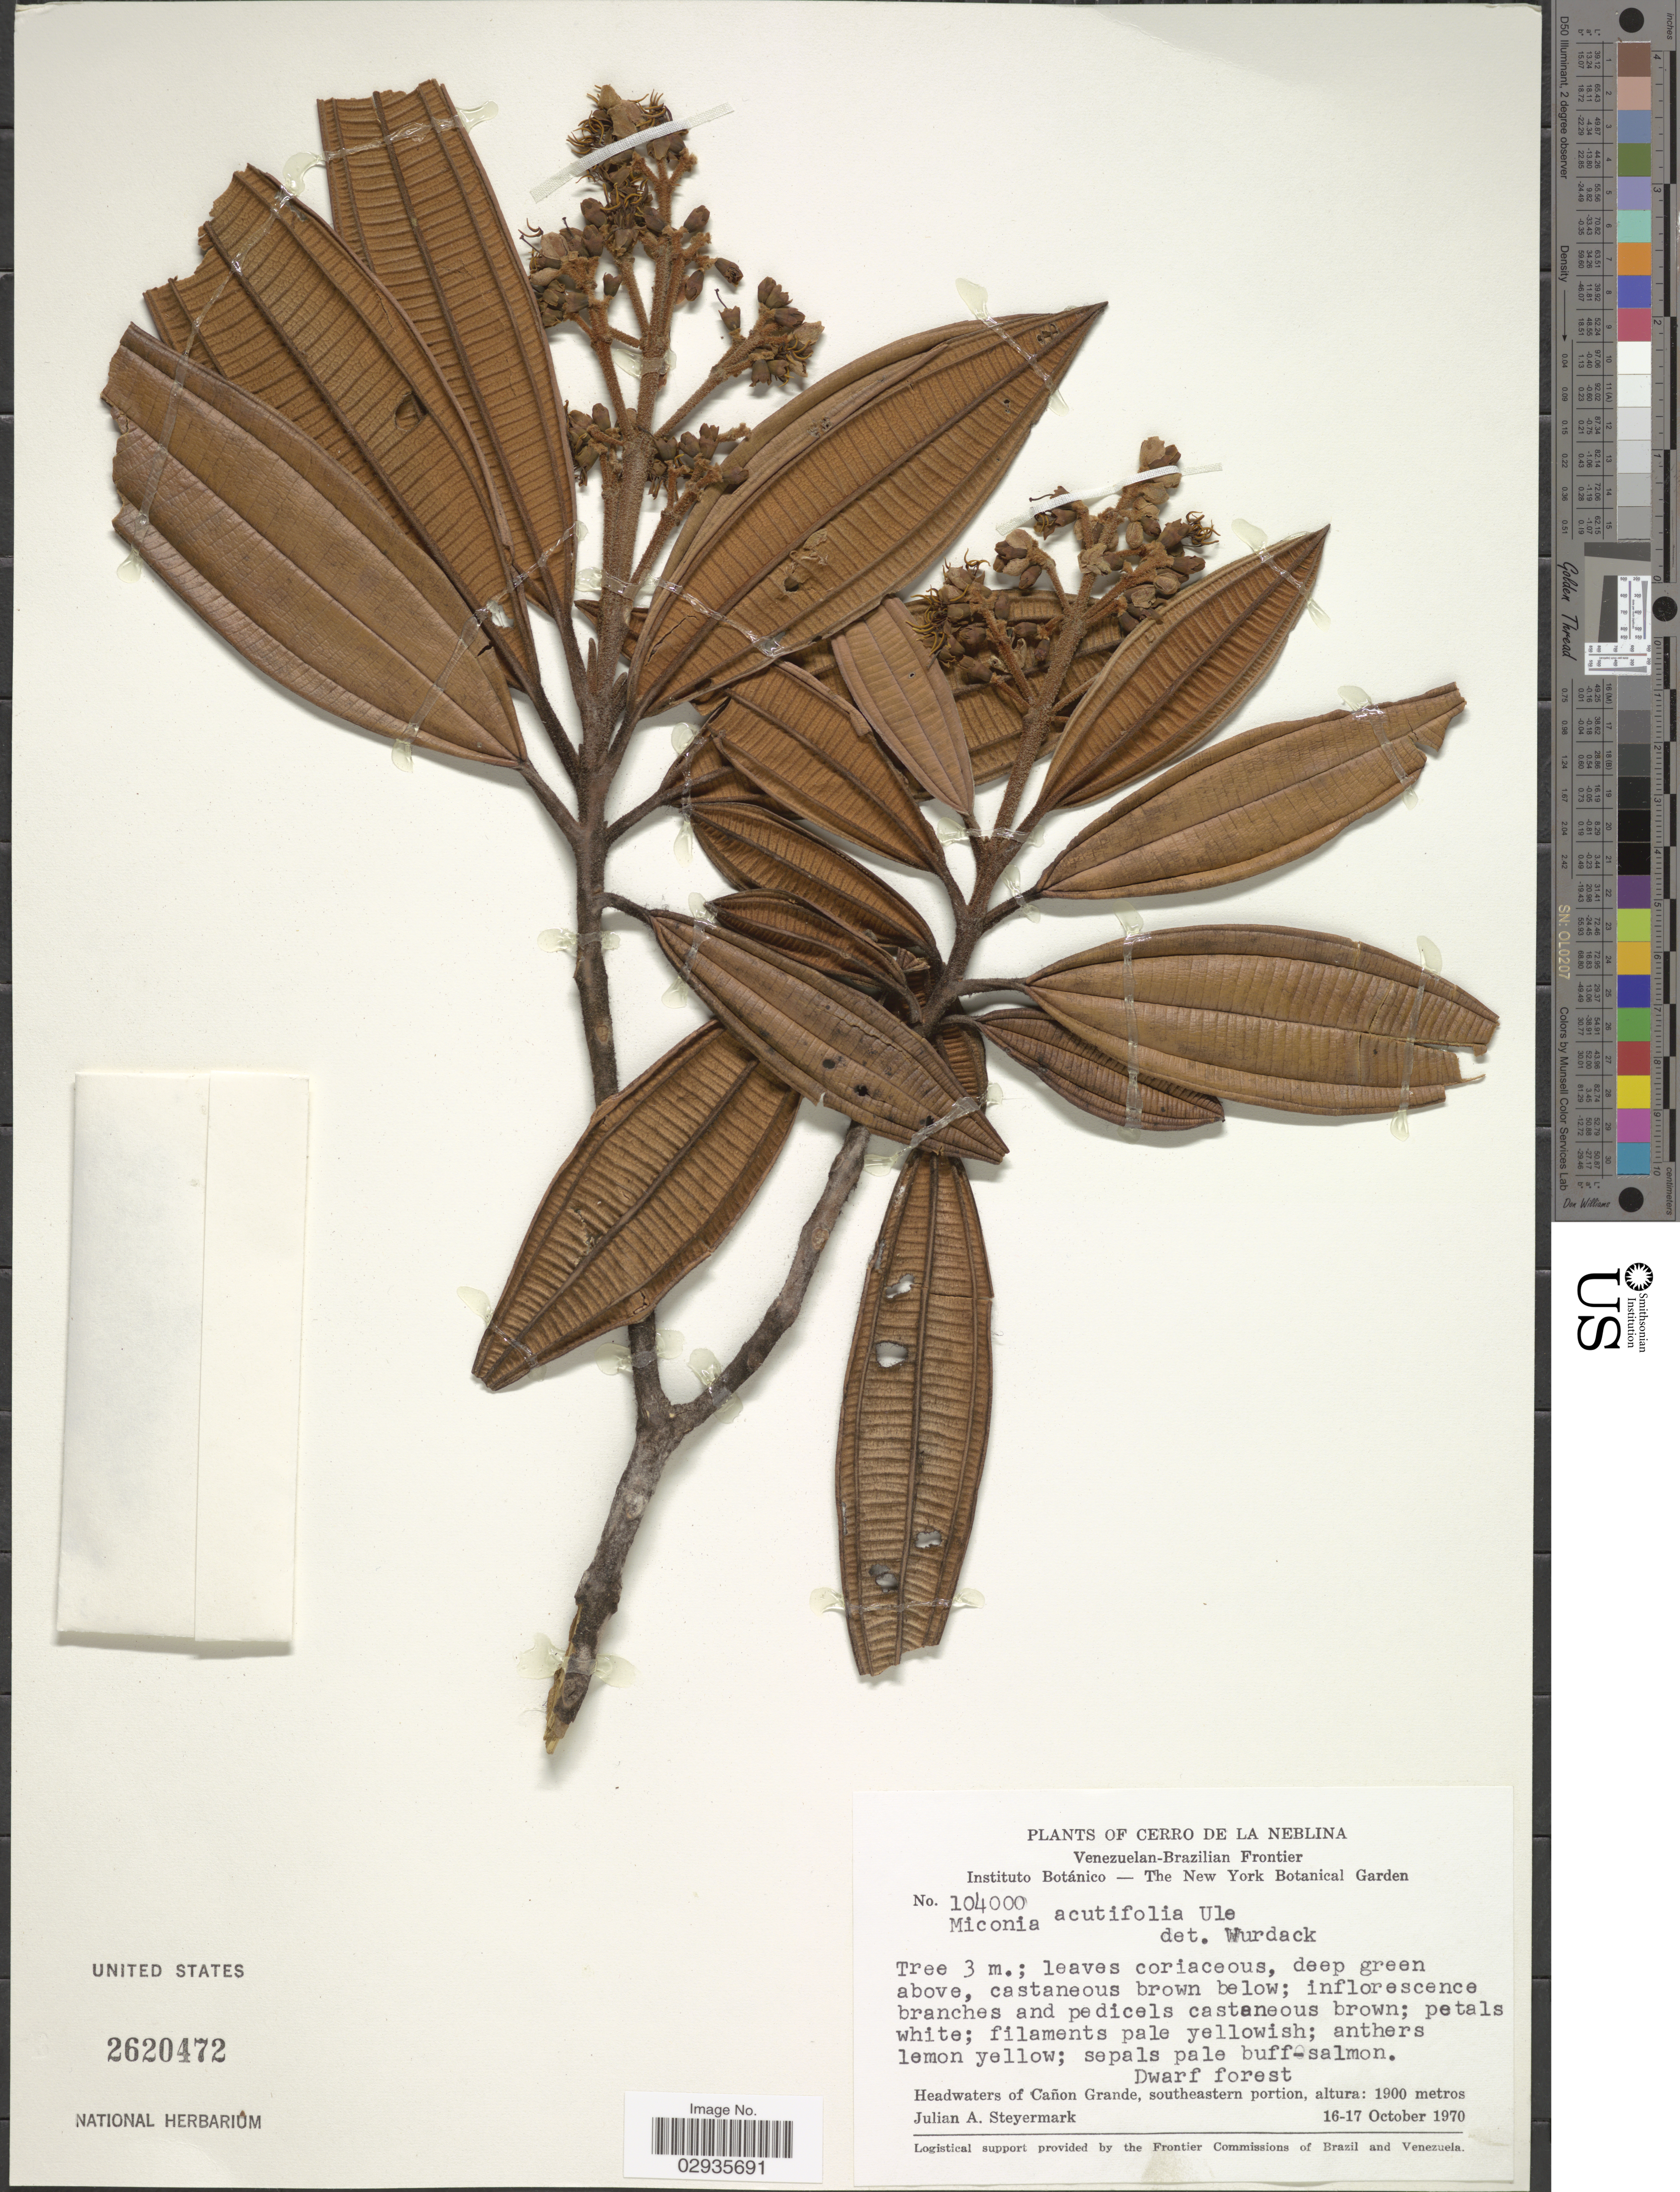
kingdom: Plantae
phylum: Tracheophyta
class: Magnoliopsida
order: Myrtales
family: Melastomataceae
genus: Miconia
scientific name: Miconia acutifolia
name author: Ule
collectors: J. Steyermark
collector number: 104000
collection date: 1970-10-16/1970-10-17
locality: Venezuelan-Brazilian Frontier. Headwaters of Cañon Grande, southeastern portion.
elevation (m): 1900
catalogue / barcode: US 2620472